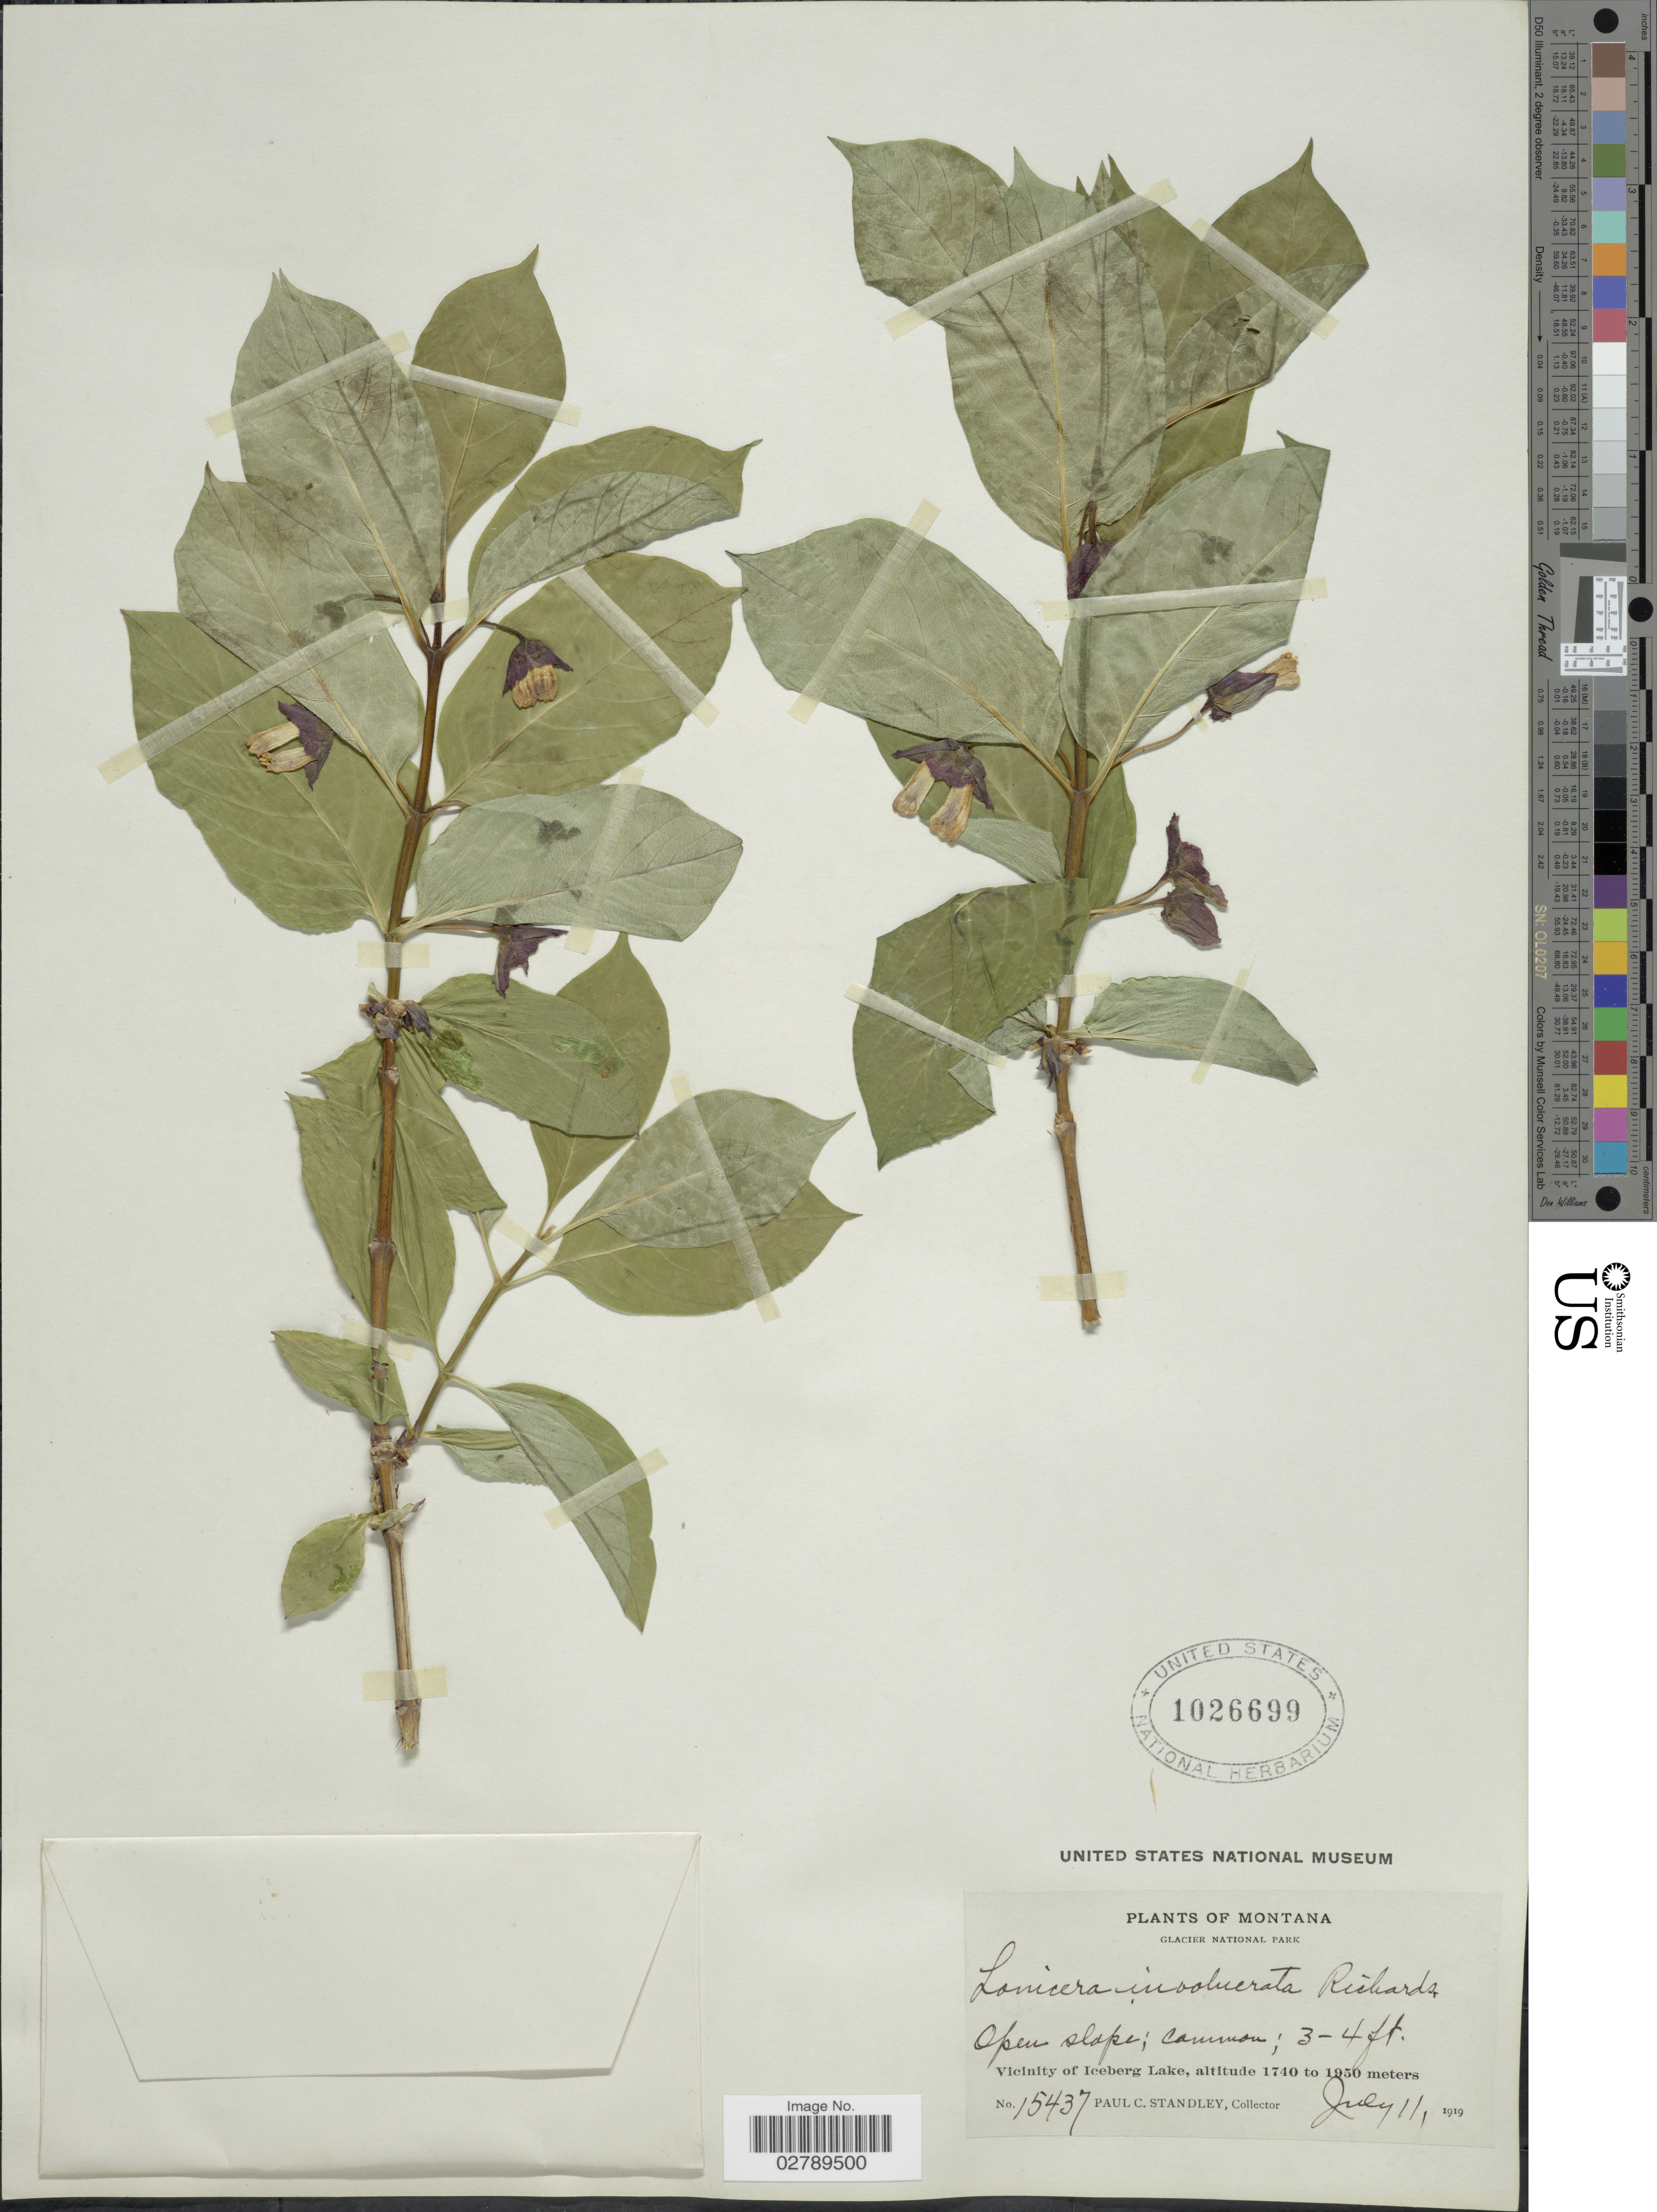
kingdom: Plantae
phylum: Tracheophyta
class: Magnoliopsida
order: Dipsacales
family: Caprifoliaceae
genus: Lonicera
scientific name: Lonicera involucrata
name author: (Richardson) Banks ex Spreng.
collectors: P. C. Standley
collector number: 15437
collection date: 1919-07-11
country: United States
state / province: Montana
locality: Glacier National Park. Vicinity of Iceberg Lake.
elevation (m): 1740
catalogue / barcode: US 1026699